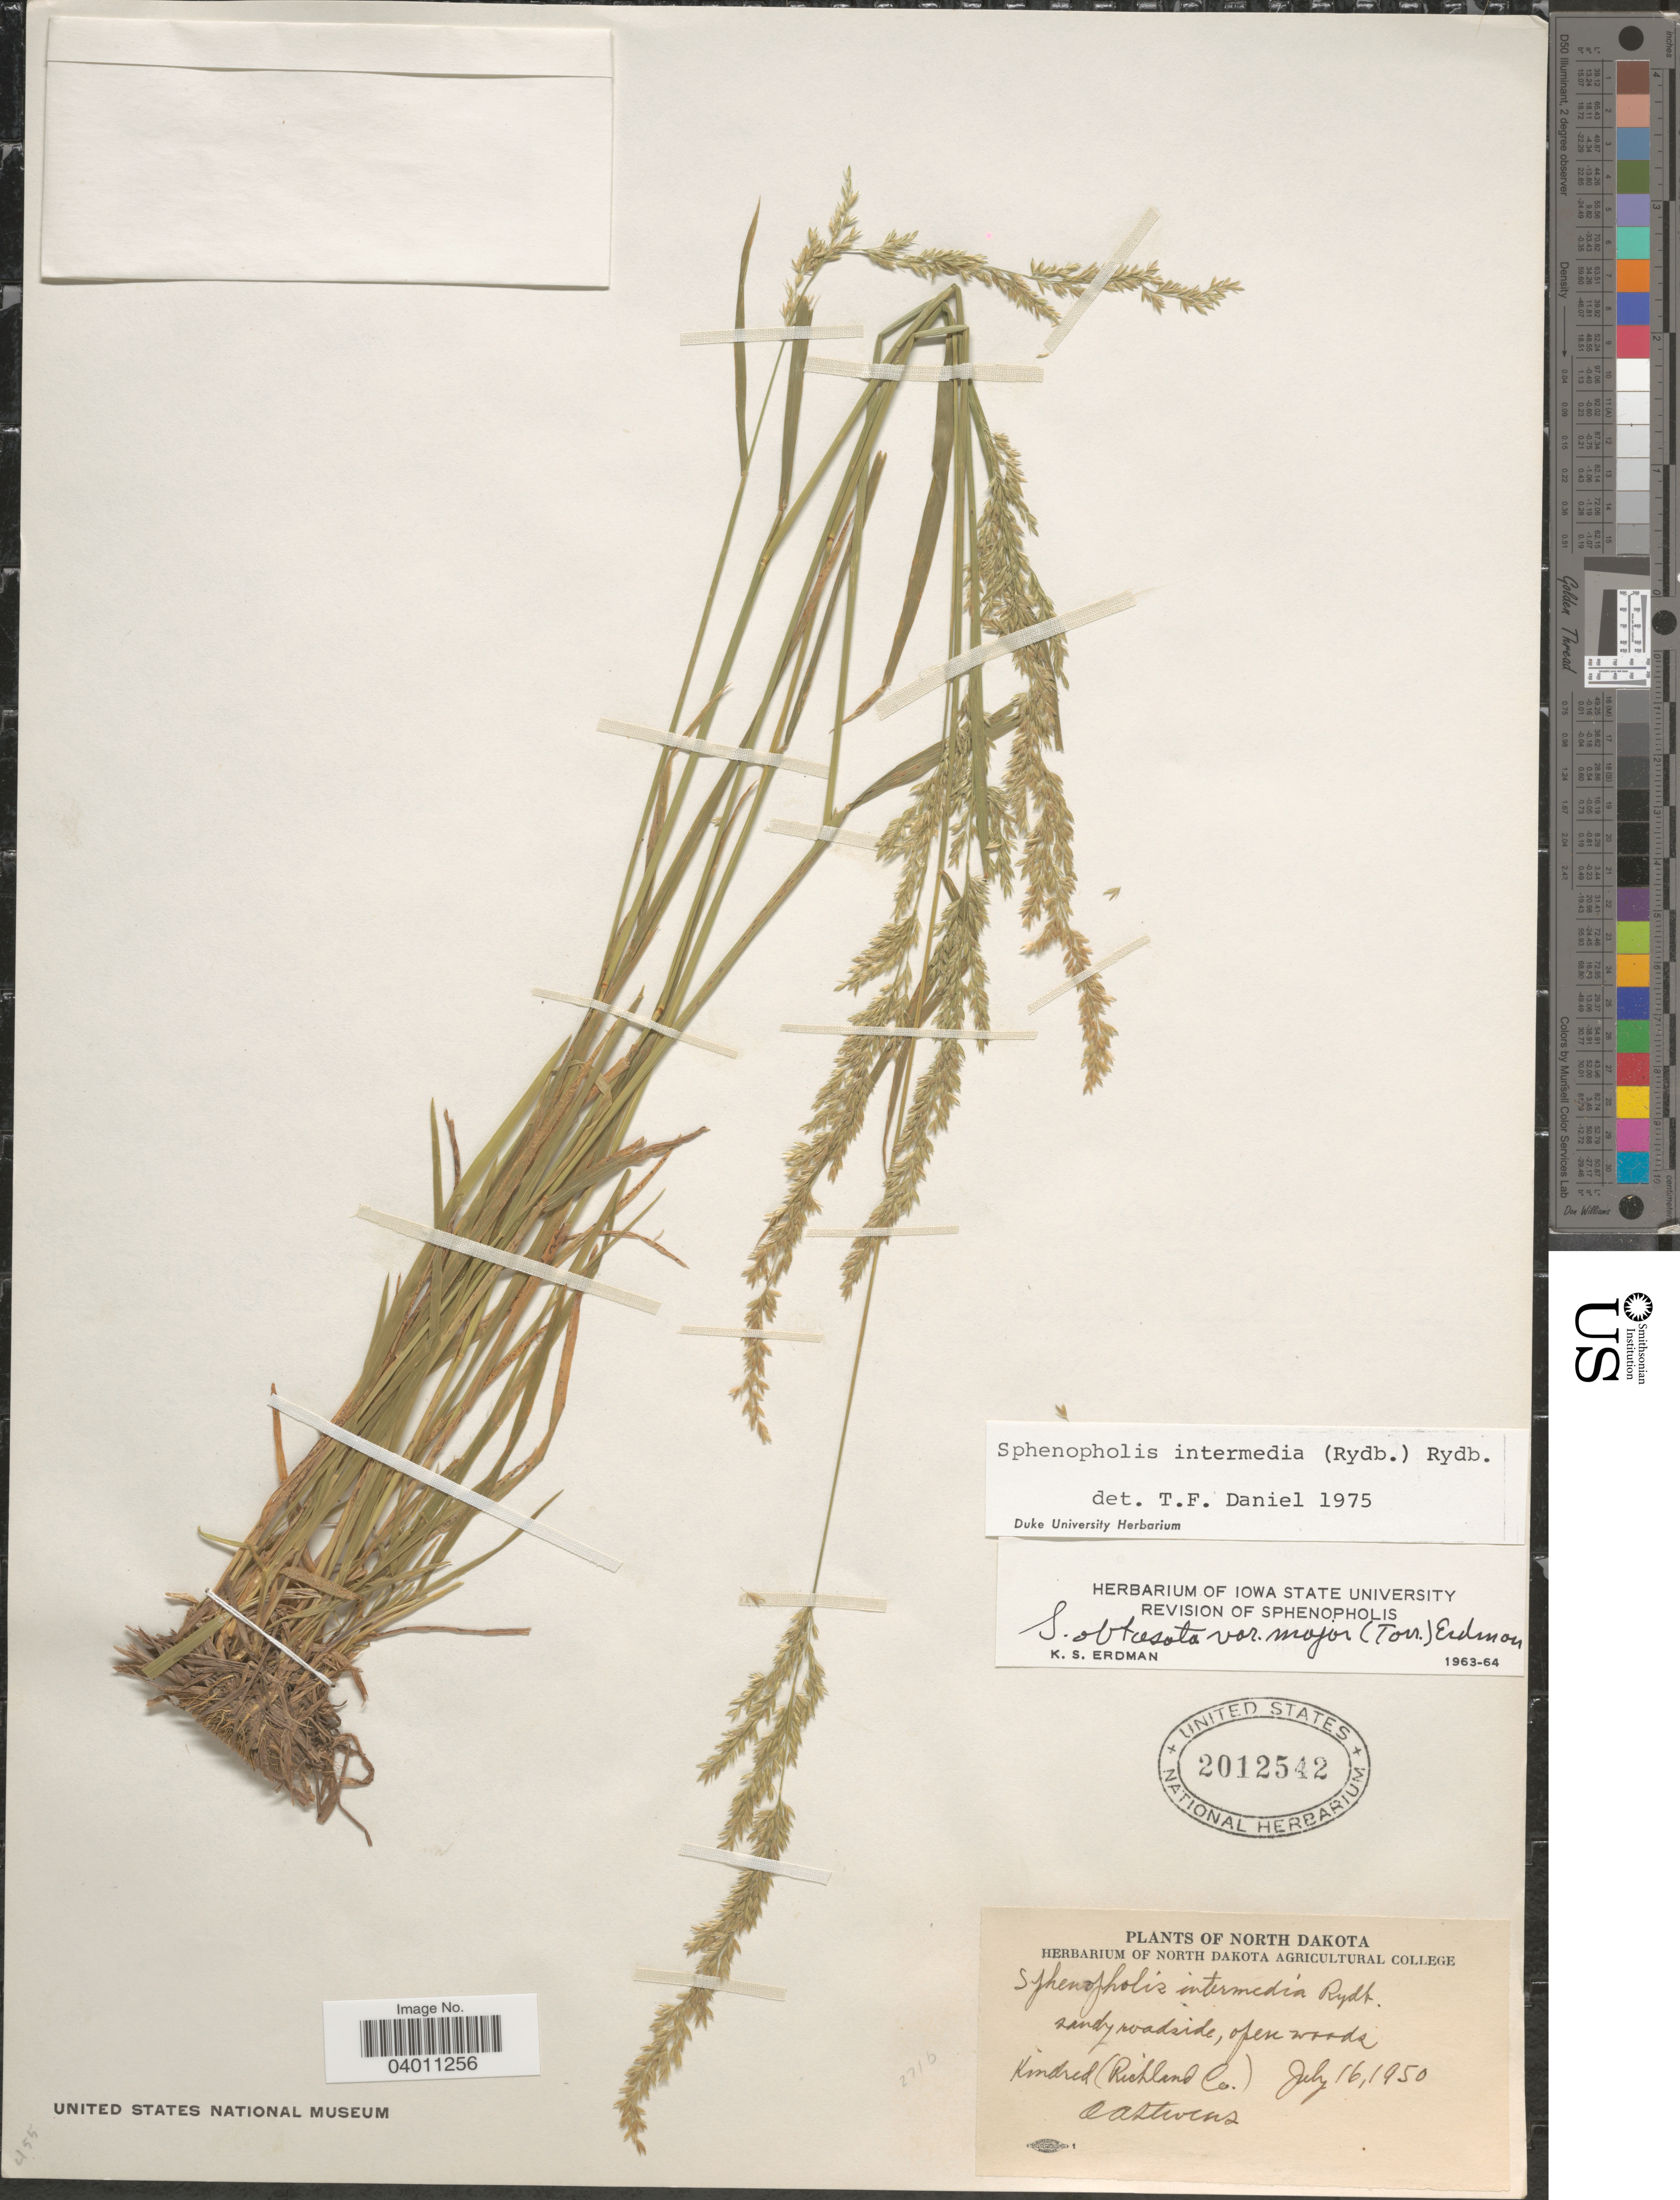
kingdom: Plantae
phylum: Tracheophyta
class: Liliopsida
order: Poales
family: Poaceae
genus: Sphenopholis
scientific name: Sphenopholis intermedia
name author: (Rydb.) Rydb.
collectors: O. A. Stevens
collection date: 1950-07-16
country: United States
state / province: North Dakota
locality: Sandy roadside, open woods. Kindred (Richland Co.).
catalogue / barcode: US 2012542